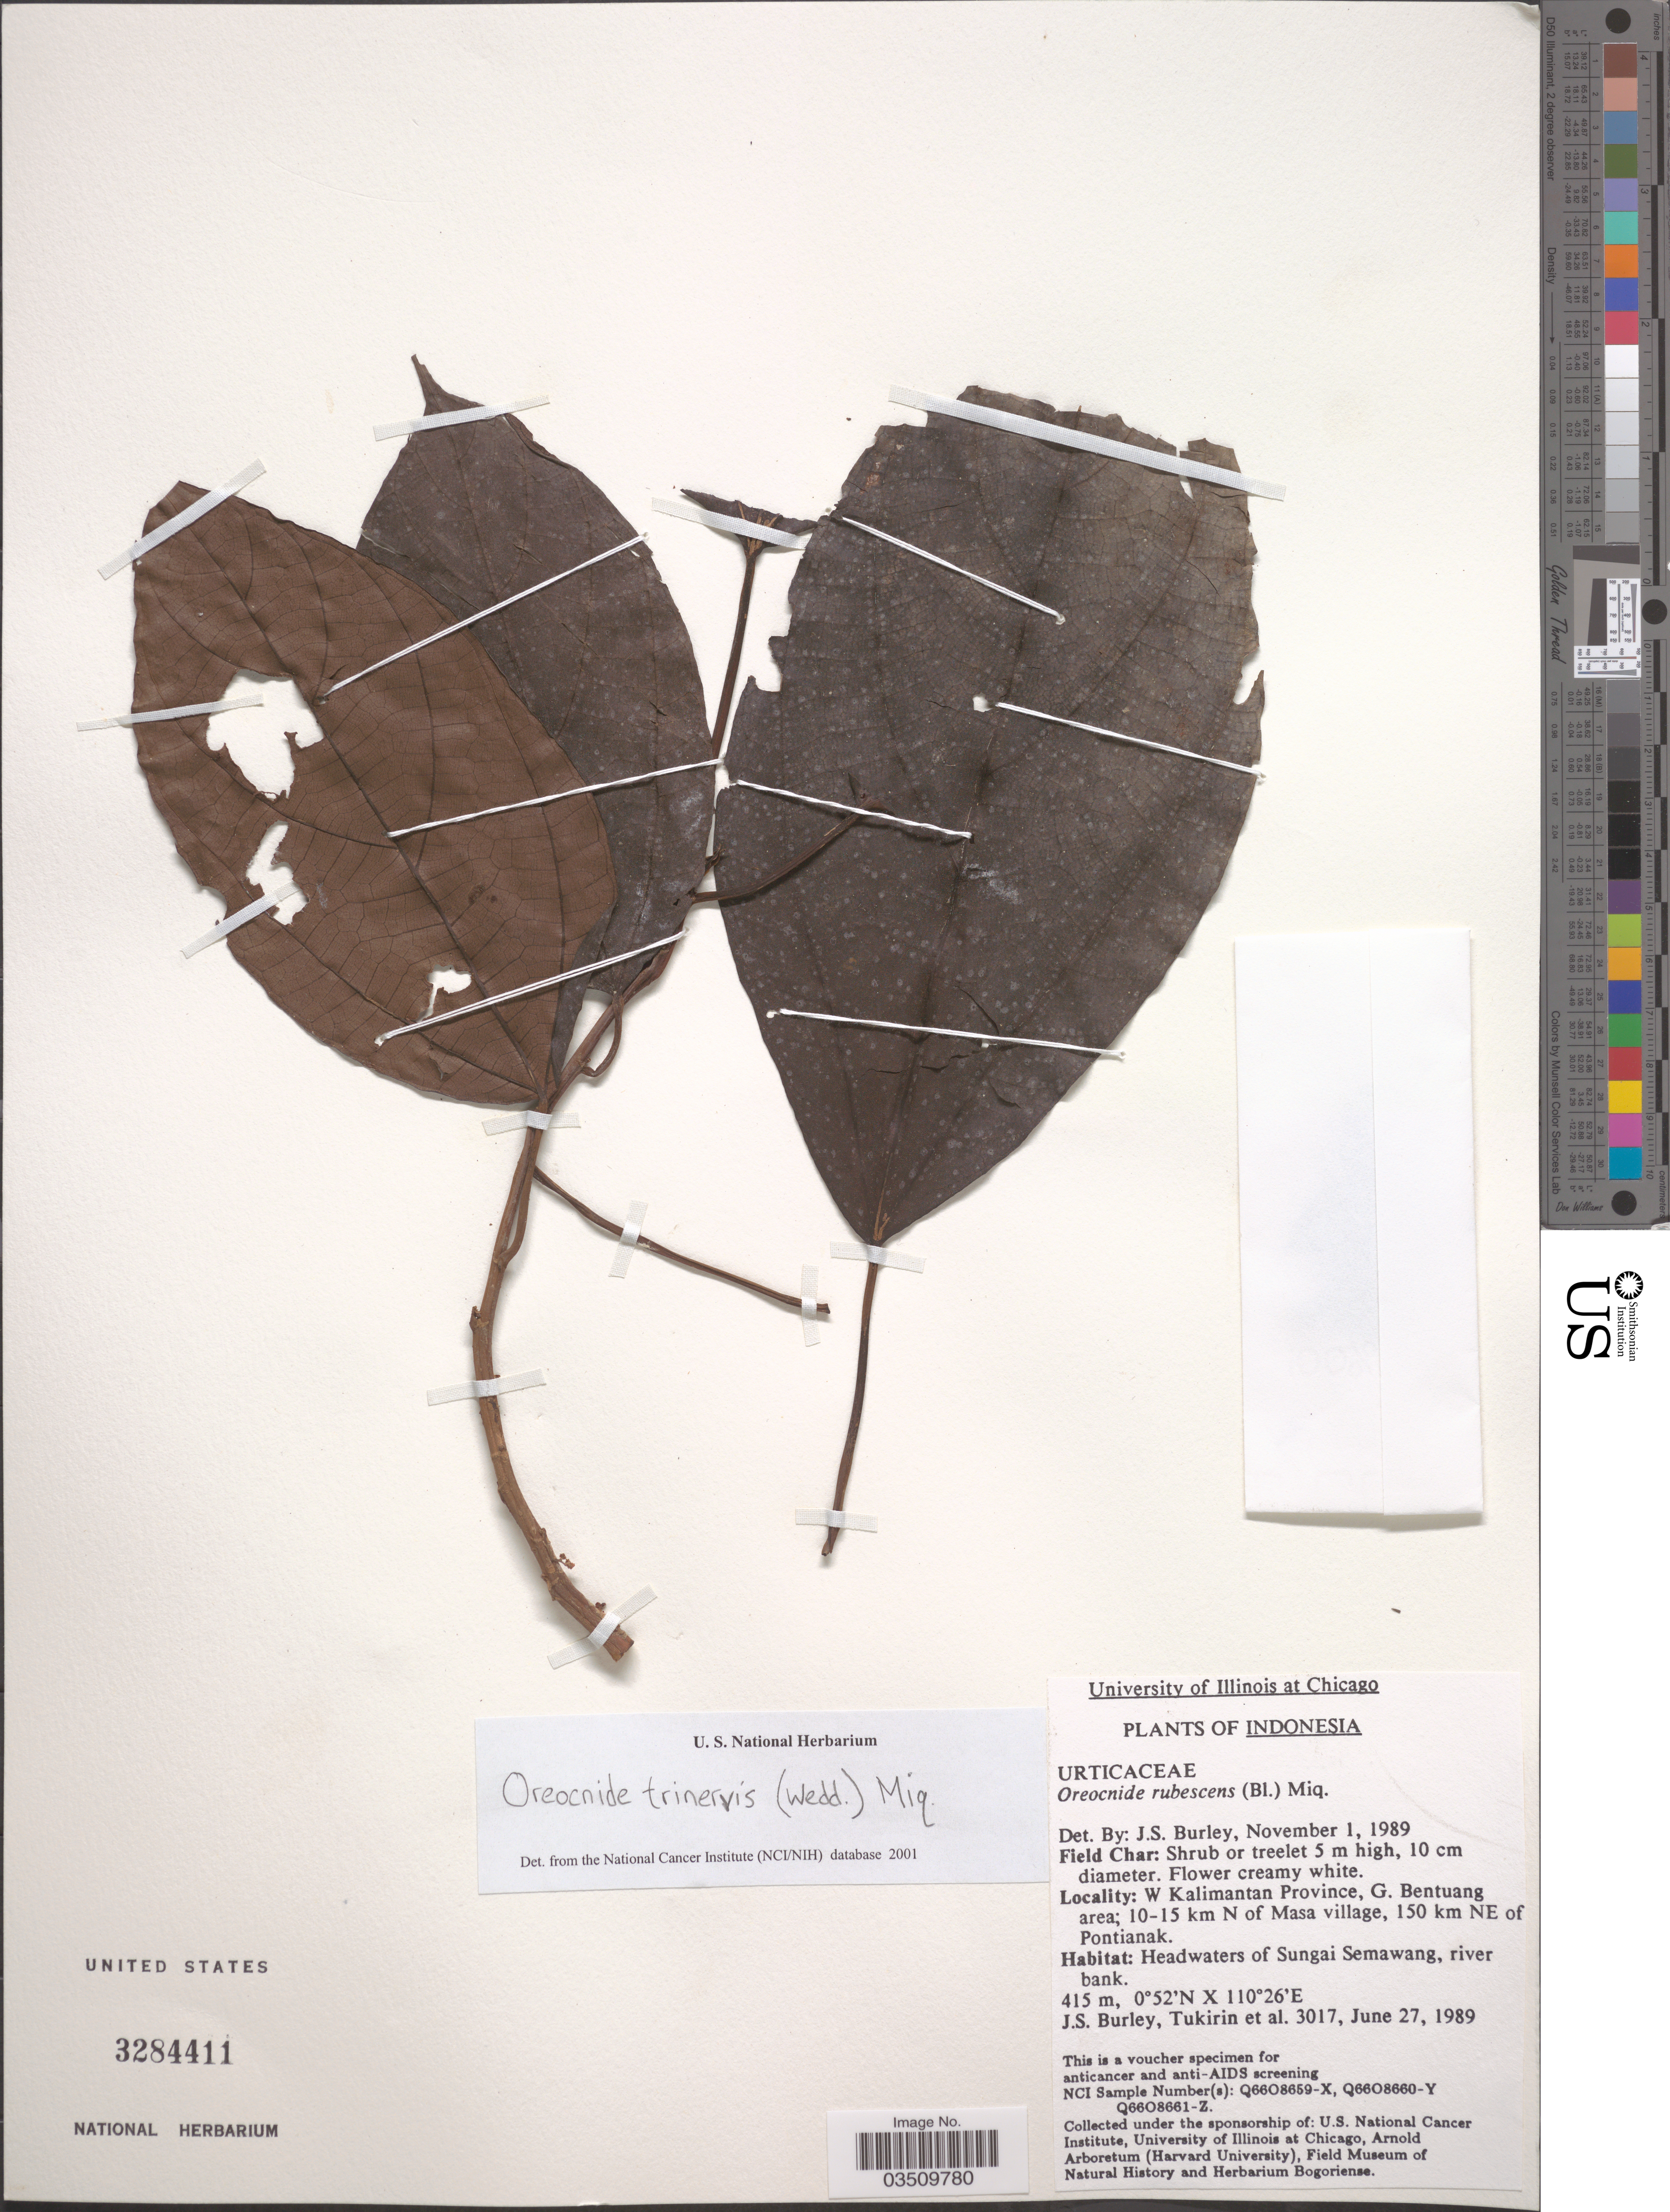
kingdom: Plantae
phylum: Tracheophyta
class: Magnoliopsida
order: Rosales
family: Urticaceae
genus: Oreocnide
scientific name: Oreocnide trinervis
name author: (Wedd.) Miq.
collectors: J. S. Burley, -. Tukirin & et al.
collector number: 3017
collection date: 1989-06-27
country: Indonesia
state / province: Kalimantan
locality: W Kalimantan Province, G. Bentuang area; 10-15 km N of Masa village, 150 km NE of Pontianak. Headwaters of Sungai Semawang.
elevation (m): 415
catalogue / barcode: US 3284411